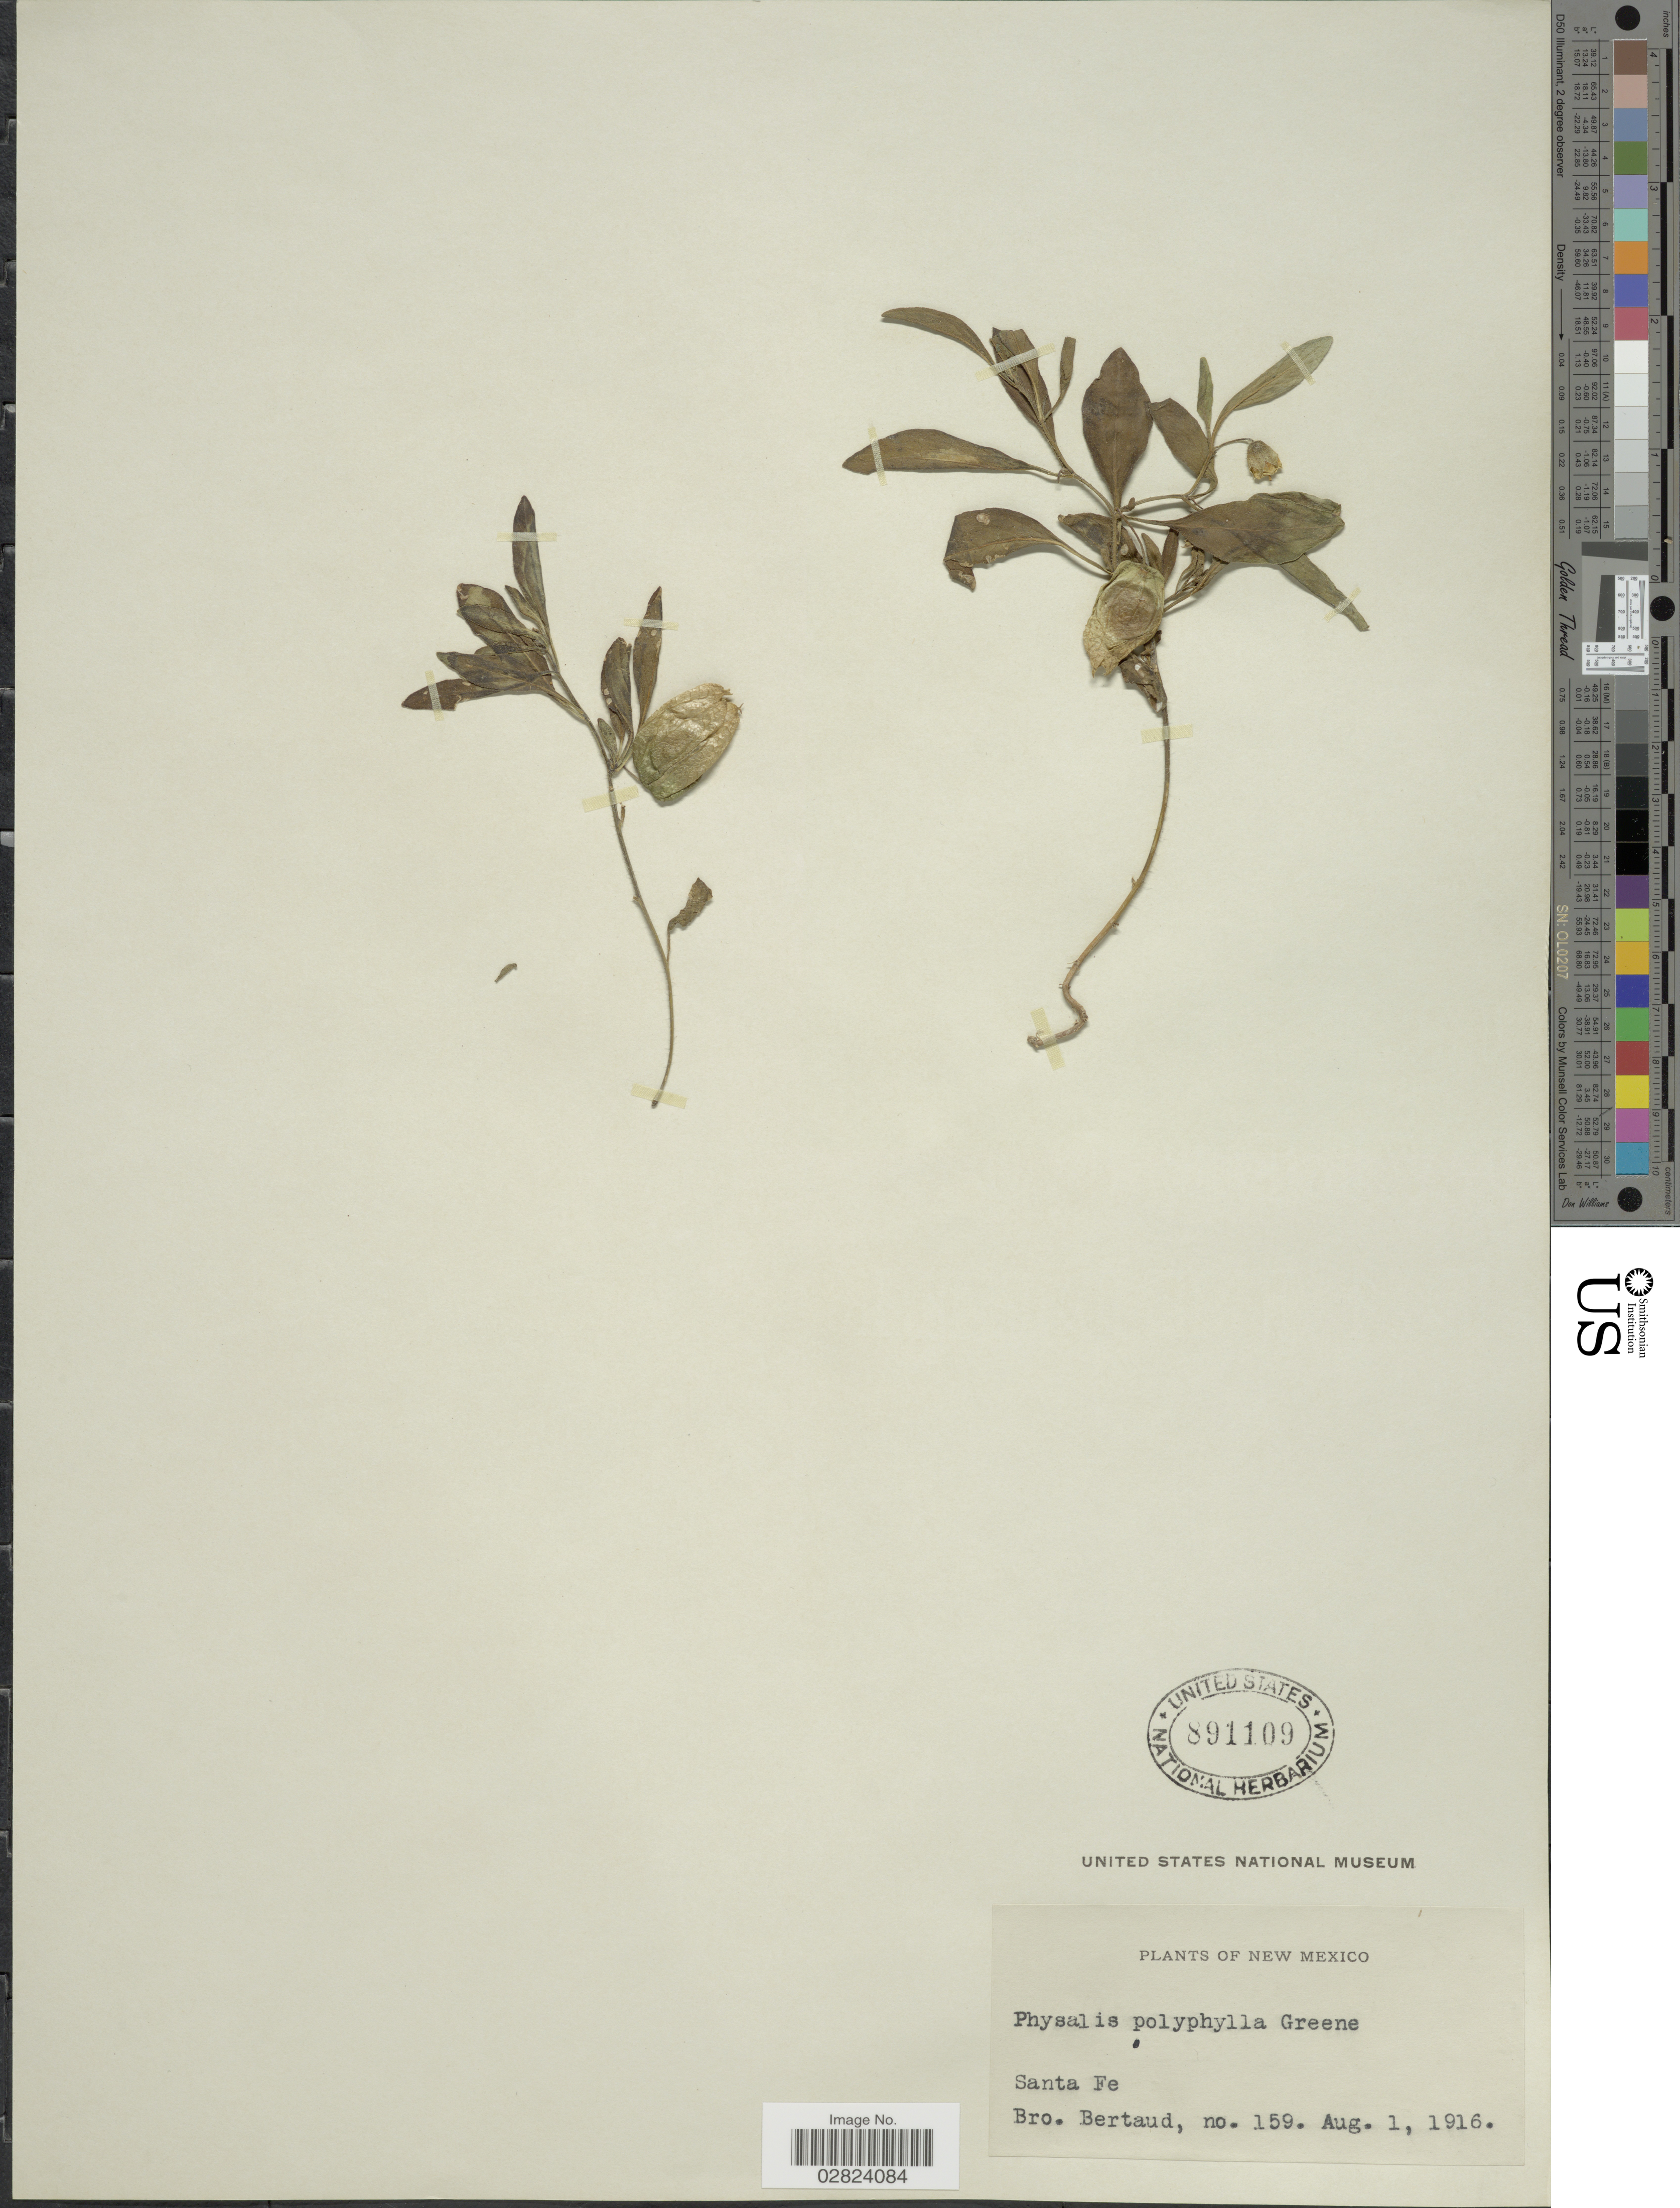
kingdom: Plantae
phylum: Tracheophyta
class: Magnoliopsida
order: Solanales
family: Solanaceae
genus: Physalis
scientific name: Physalis polyphylla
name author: Greene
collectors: Bro. Bertaud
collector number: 159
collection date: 1916-08-01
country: United States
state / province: New Mexico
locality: Santa Fe.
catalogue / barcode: US 891109